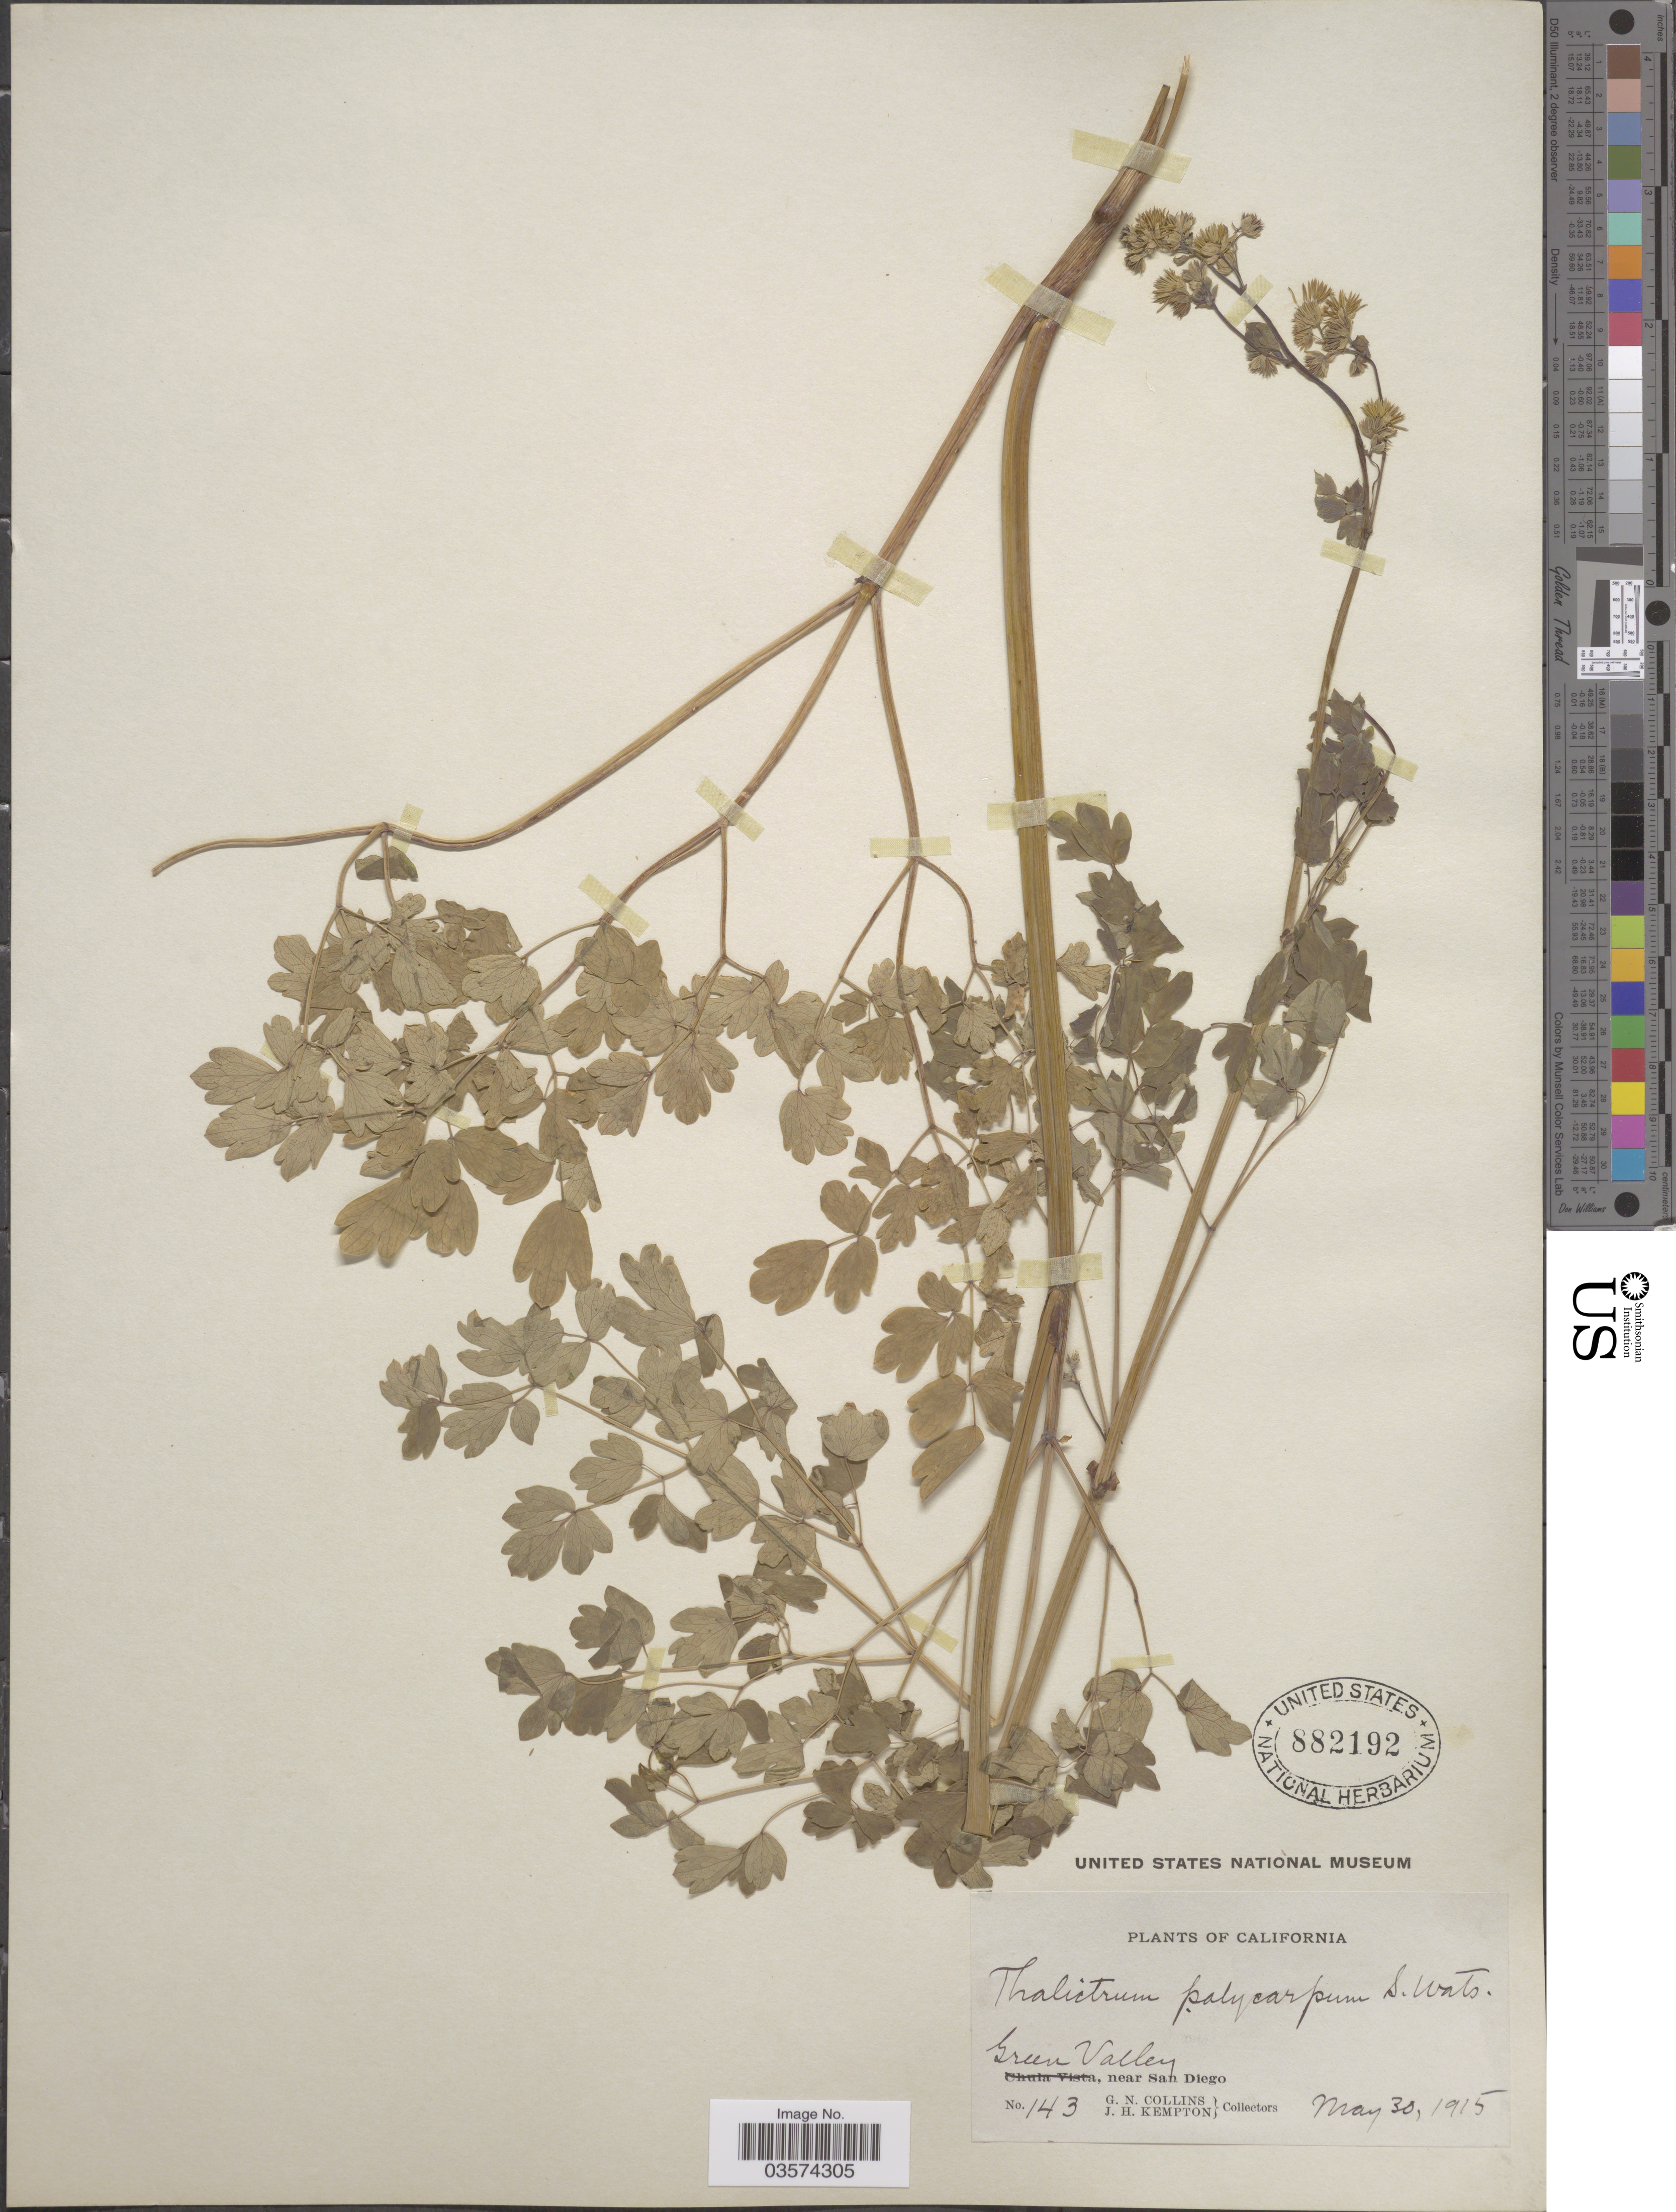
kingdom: Plantae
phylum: Tracheophyta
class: Magnoliopsida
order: Ranunculales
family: Ranunculaceae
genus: Thalictrum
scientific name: Thalictrum polycarpum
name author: (Torr.) S. Watson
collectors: G. Collins & J. H. Kempton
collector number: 143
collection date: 1915-05-30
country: United States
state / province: California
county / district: San Diego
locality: Green Valley, near San Diego.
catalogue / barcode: US 882192